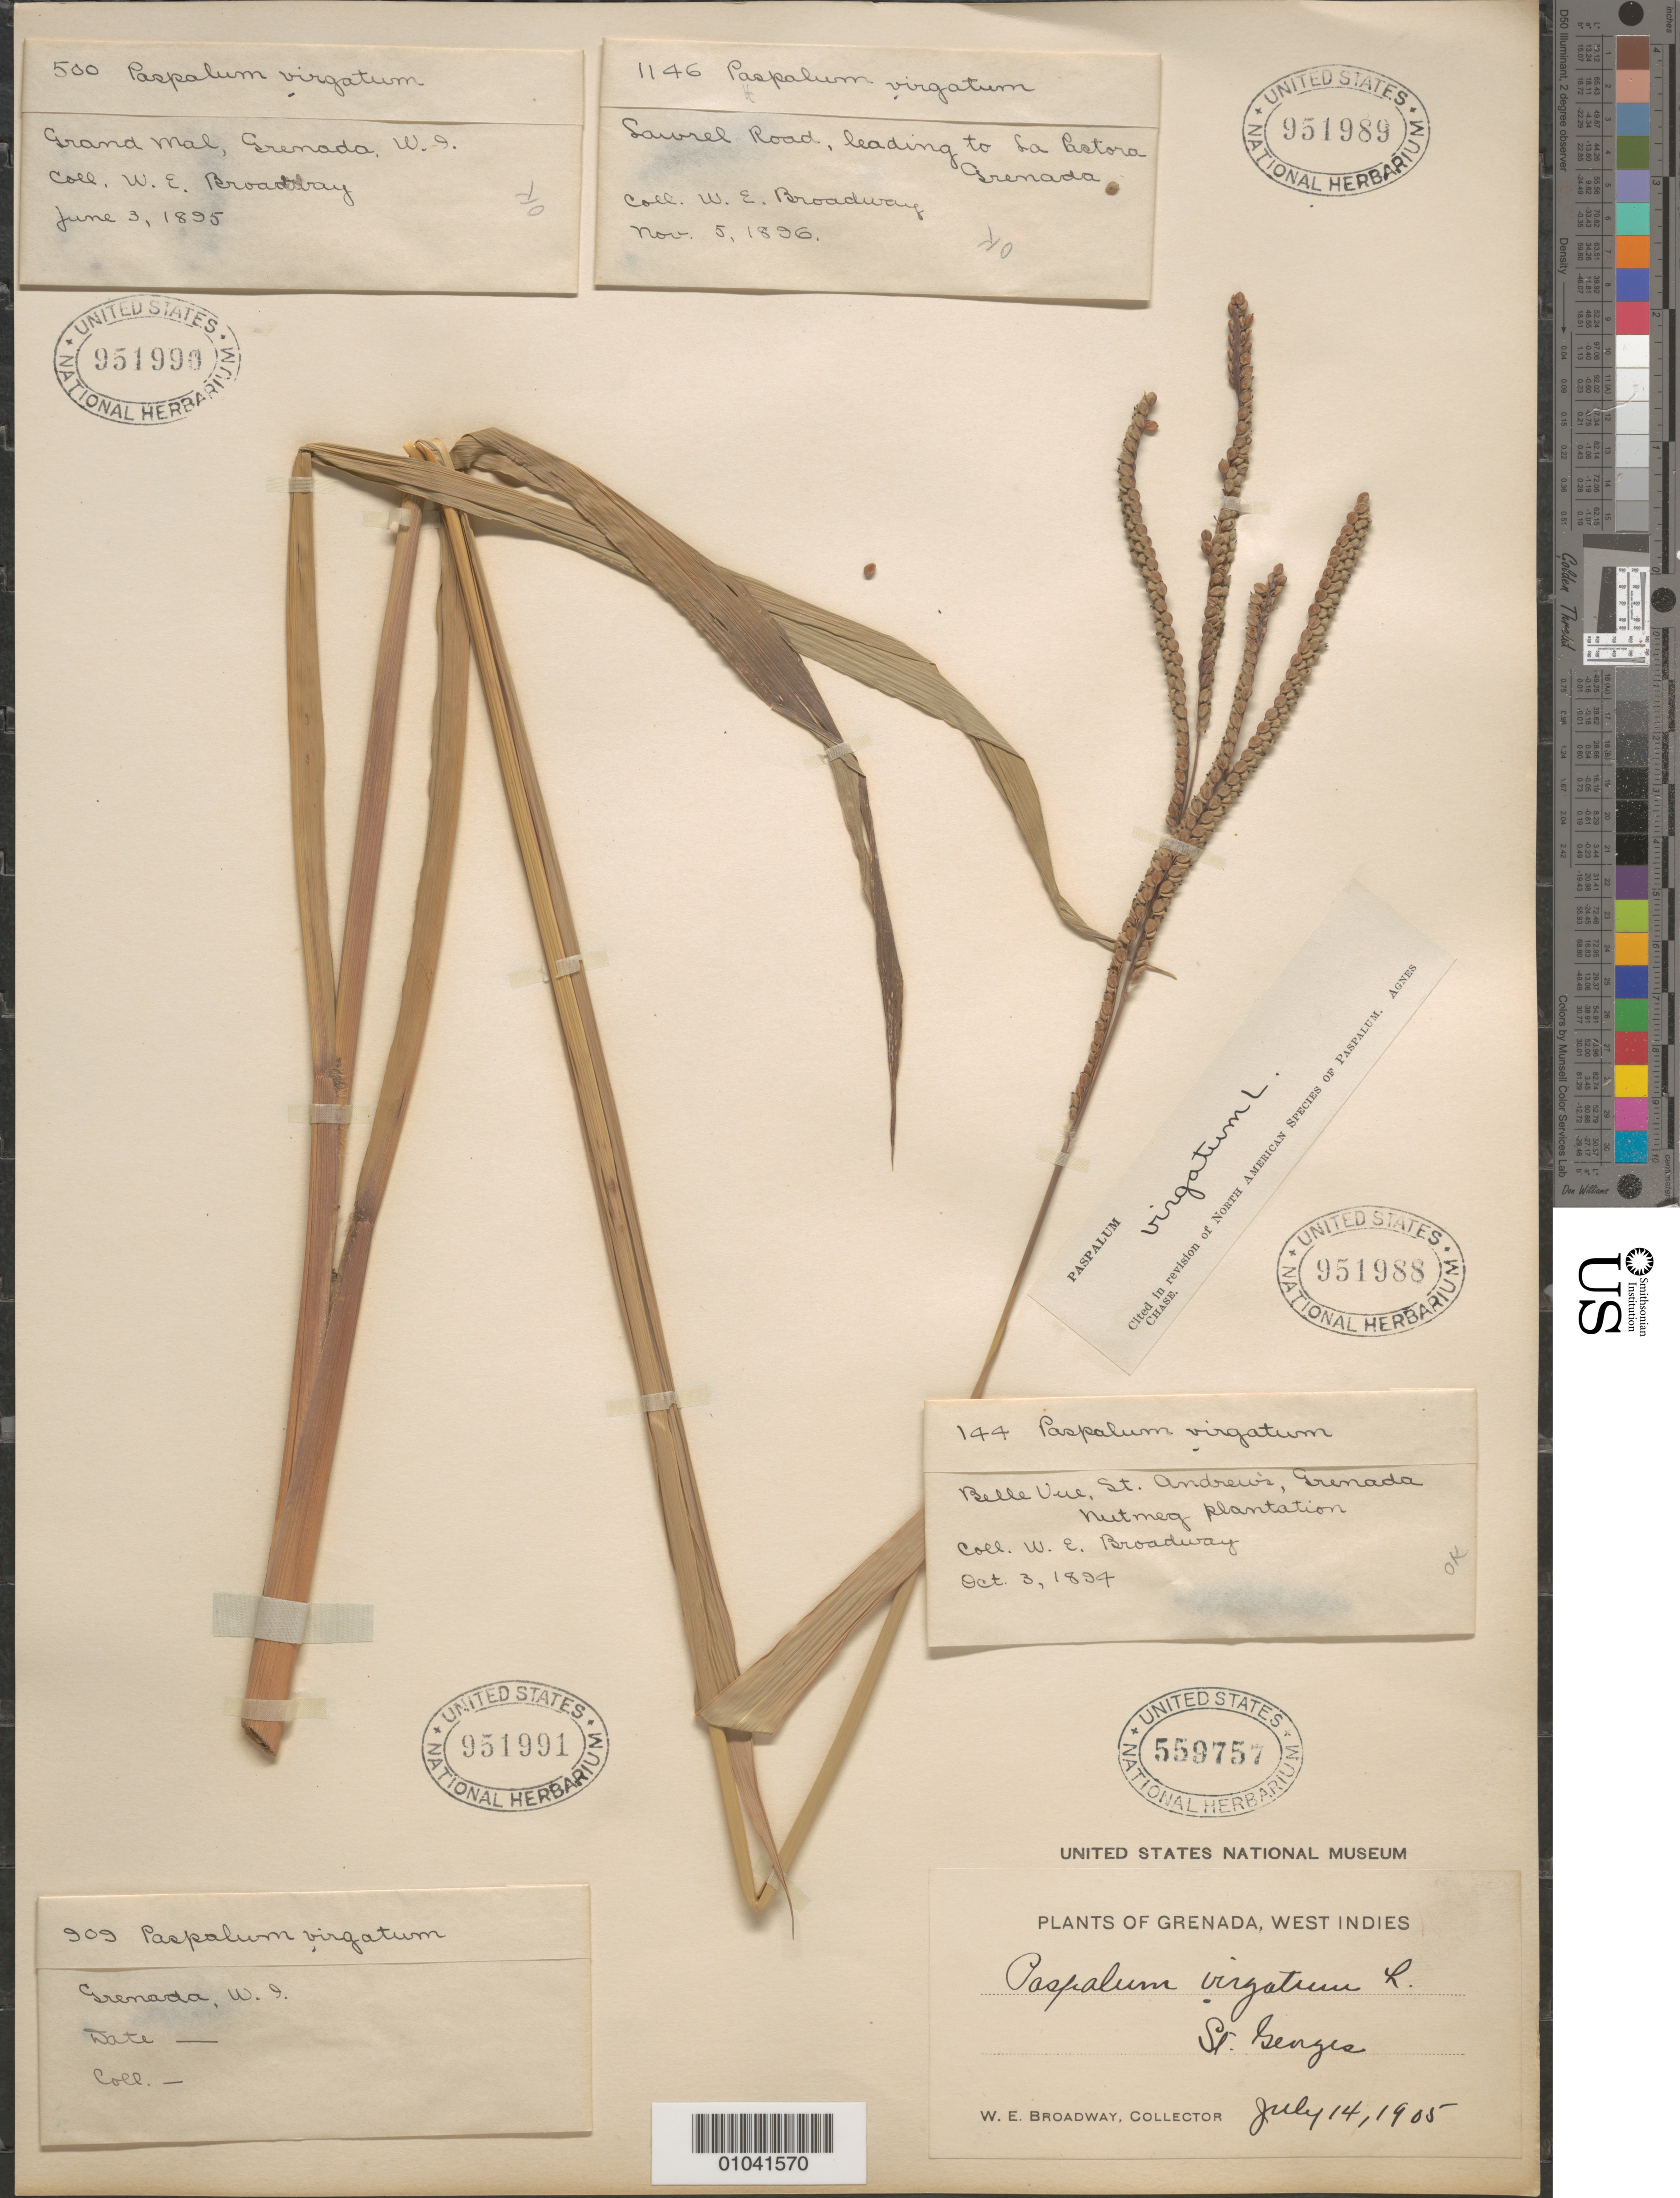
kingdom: Plantae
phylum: Tracheophyta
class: Liliopsida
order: Poales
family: Poaceae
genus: Paspalum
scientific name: Paspalum virgatum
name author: L.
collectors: W. E. Broadway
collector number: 144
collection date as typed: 03 Oct 1894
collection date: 1894-10-03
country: Grenada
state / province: Saint Andrew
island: Grenada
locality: Belle Vue, nutmeg plantation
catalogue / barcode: US 951988-5